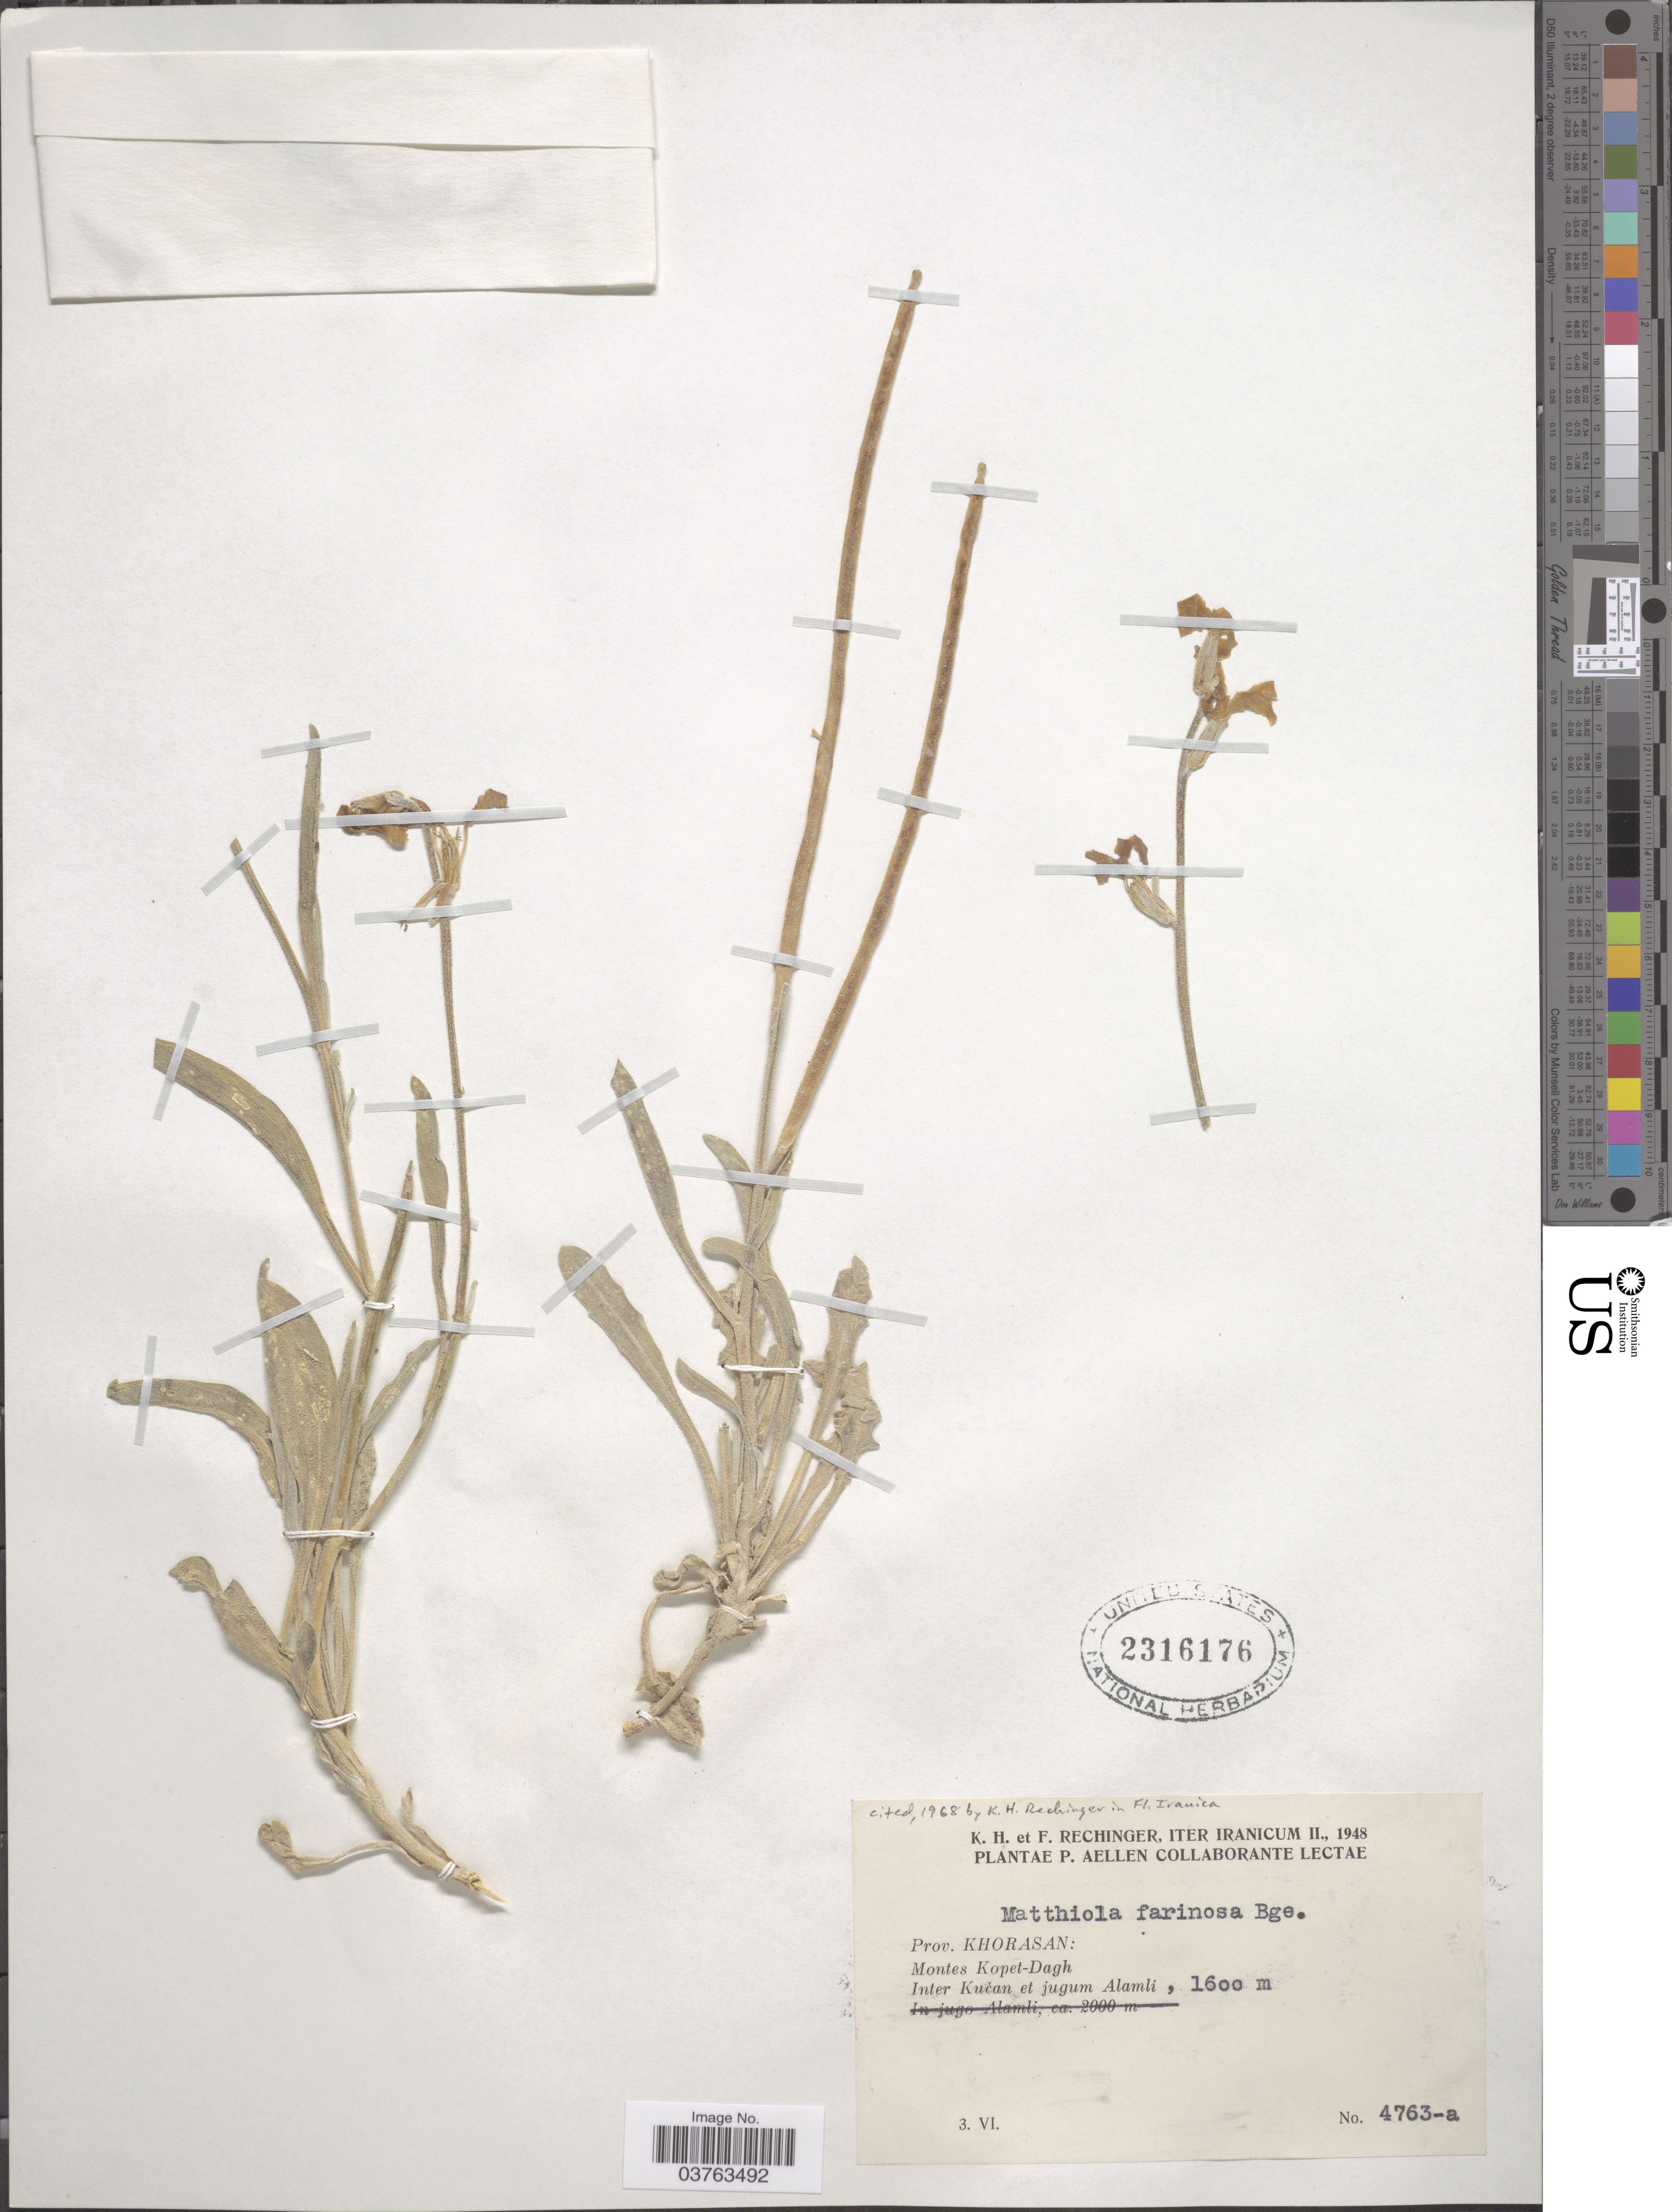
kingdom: Plantae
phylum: Tracheophyta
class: Magnoliopsida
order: Brassicales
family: Brassicaceae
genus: Matthiola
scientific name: Matthiola farinosa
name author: Bunge ex Boiss.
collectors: K. H. Rechinger & F. Rechinger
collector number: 4763-a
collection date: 1948-06-03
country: Iran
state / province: Khorasan [obsolete]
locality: Iter Iranicum. Montes Kopet-Dagh. Inter Kucan et jugum Alamli.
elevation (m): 1600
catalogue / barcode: US 2316176